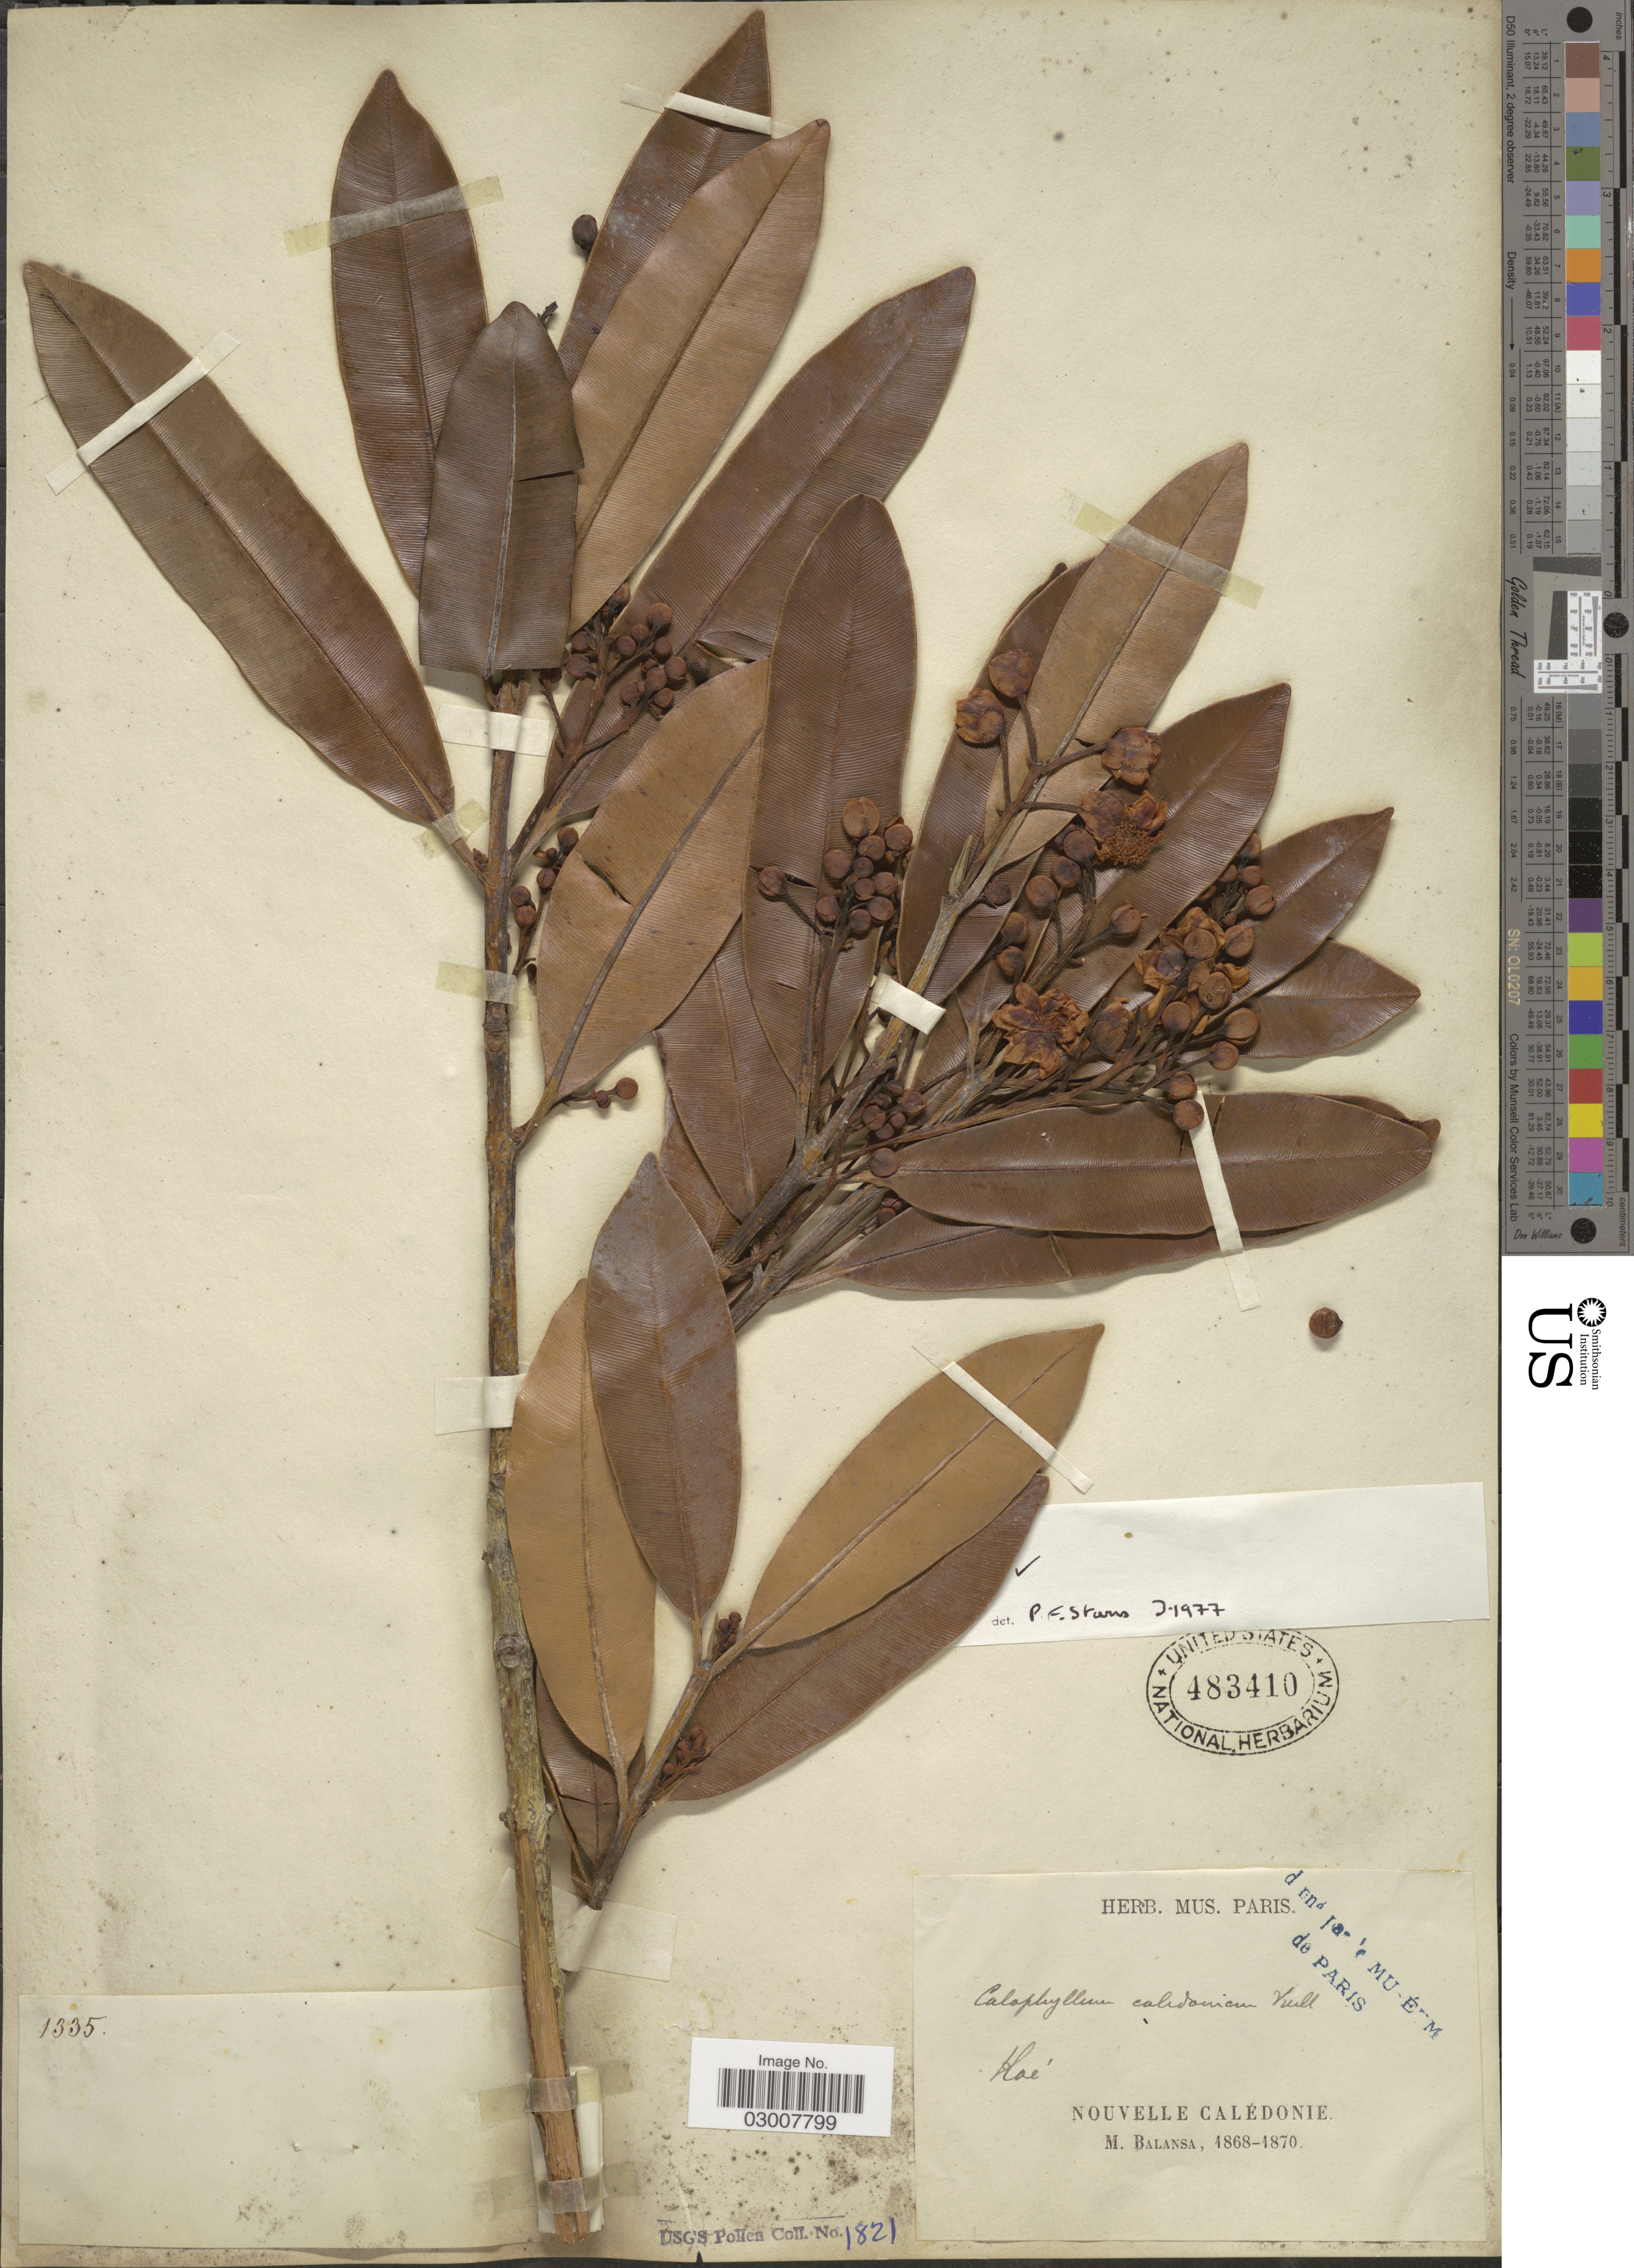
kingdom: Plantae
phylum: Tracheophyta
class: Magnoliopsida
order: Malpighiales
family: Calophyllaceae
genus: Calophyllum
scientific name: Calophyllum caledonicum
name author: Vieill. ex Planch. & Triana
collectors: B. Balansa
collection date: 1868/1870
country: New Caledonia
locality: Haé [interpreted]. Nouvelle Calédonie.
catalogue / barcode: US 483410